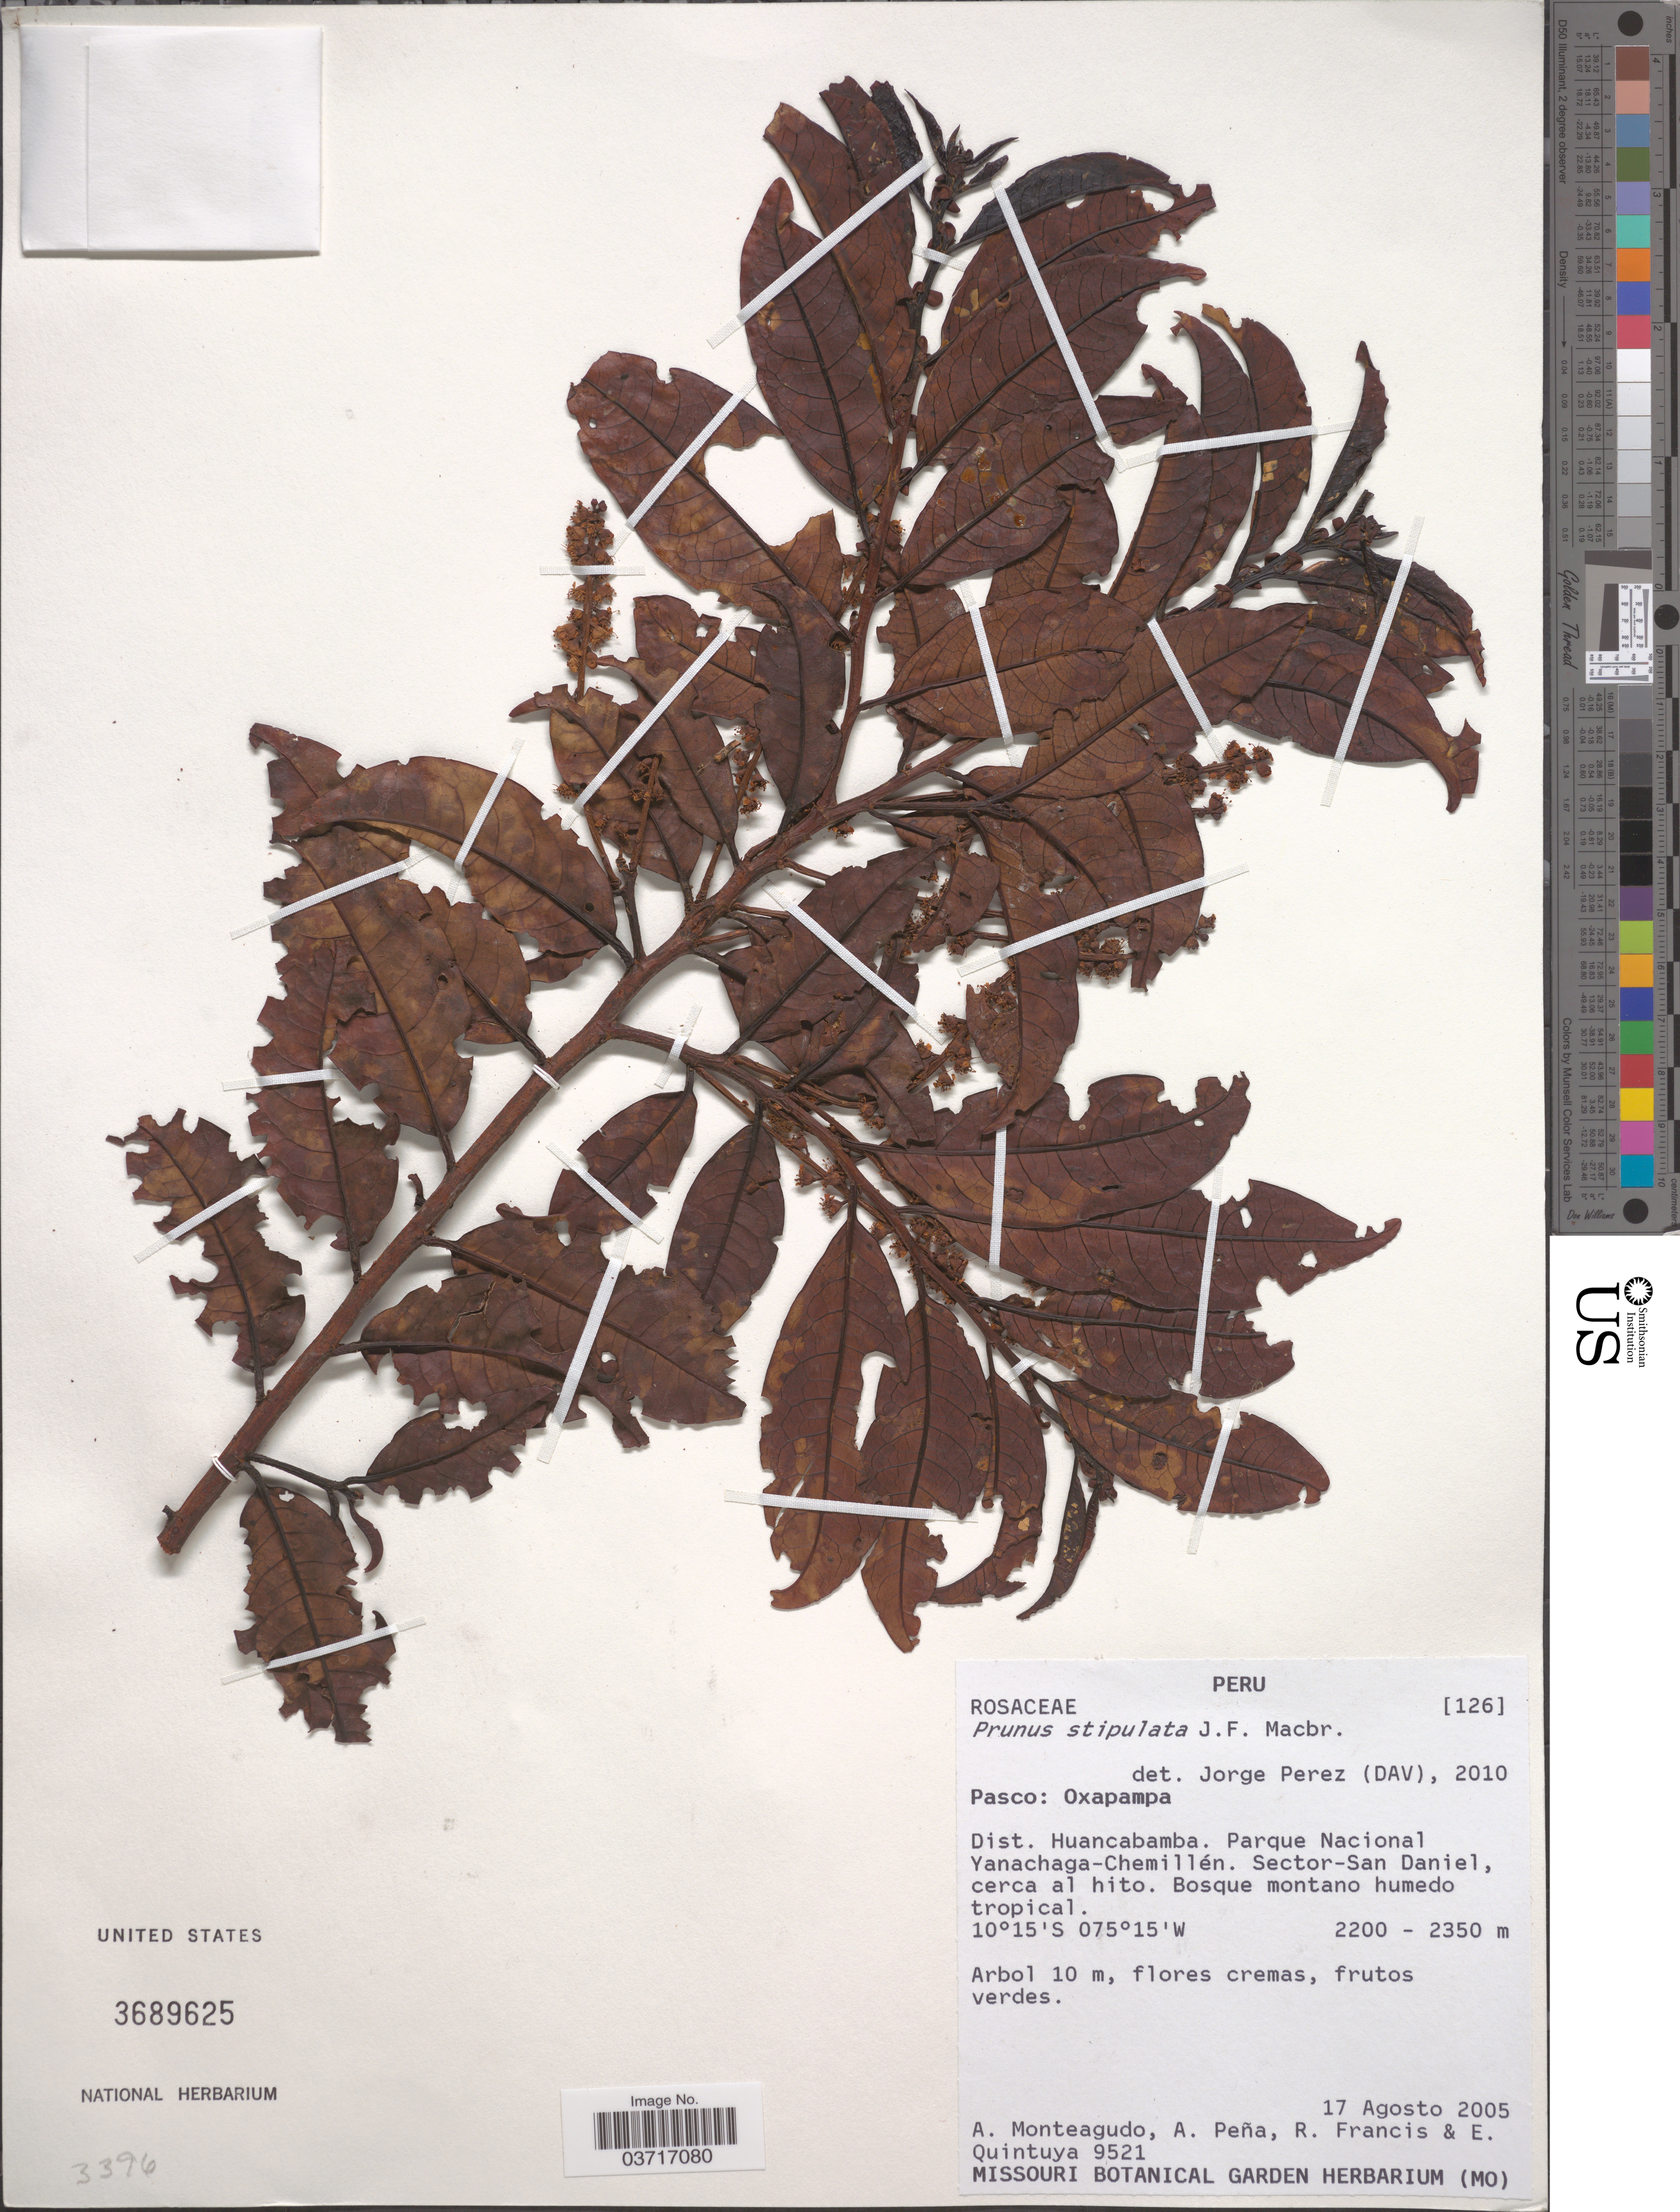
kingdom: Plantae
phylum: Tracheophyta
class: Magnoliopsida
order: Rosales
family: Rosaceae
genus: Prunus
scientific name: Prunus stipulacea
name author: Maxim.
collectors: A. Monteagudo, A. Peña, R. Francis & E. Quintuya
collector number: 9521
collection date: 2005-08-17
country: Peru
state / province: Pasco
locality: Oxapampa. Dist. Huancabamba. Parque Nacional Yanachaga-Chemillén. Sector-San Daniel, cerca al hito.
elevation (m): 2200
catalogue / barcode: US 3689625